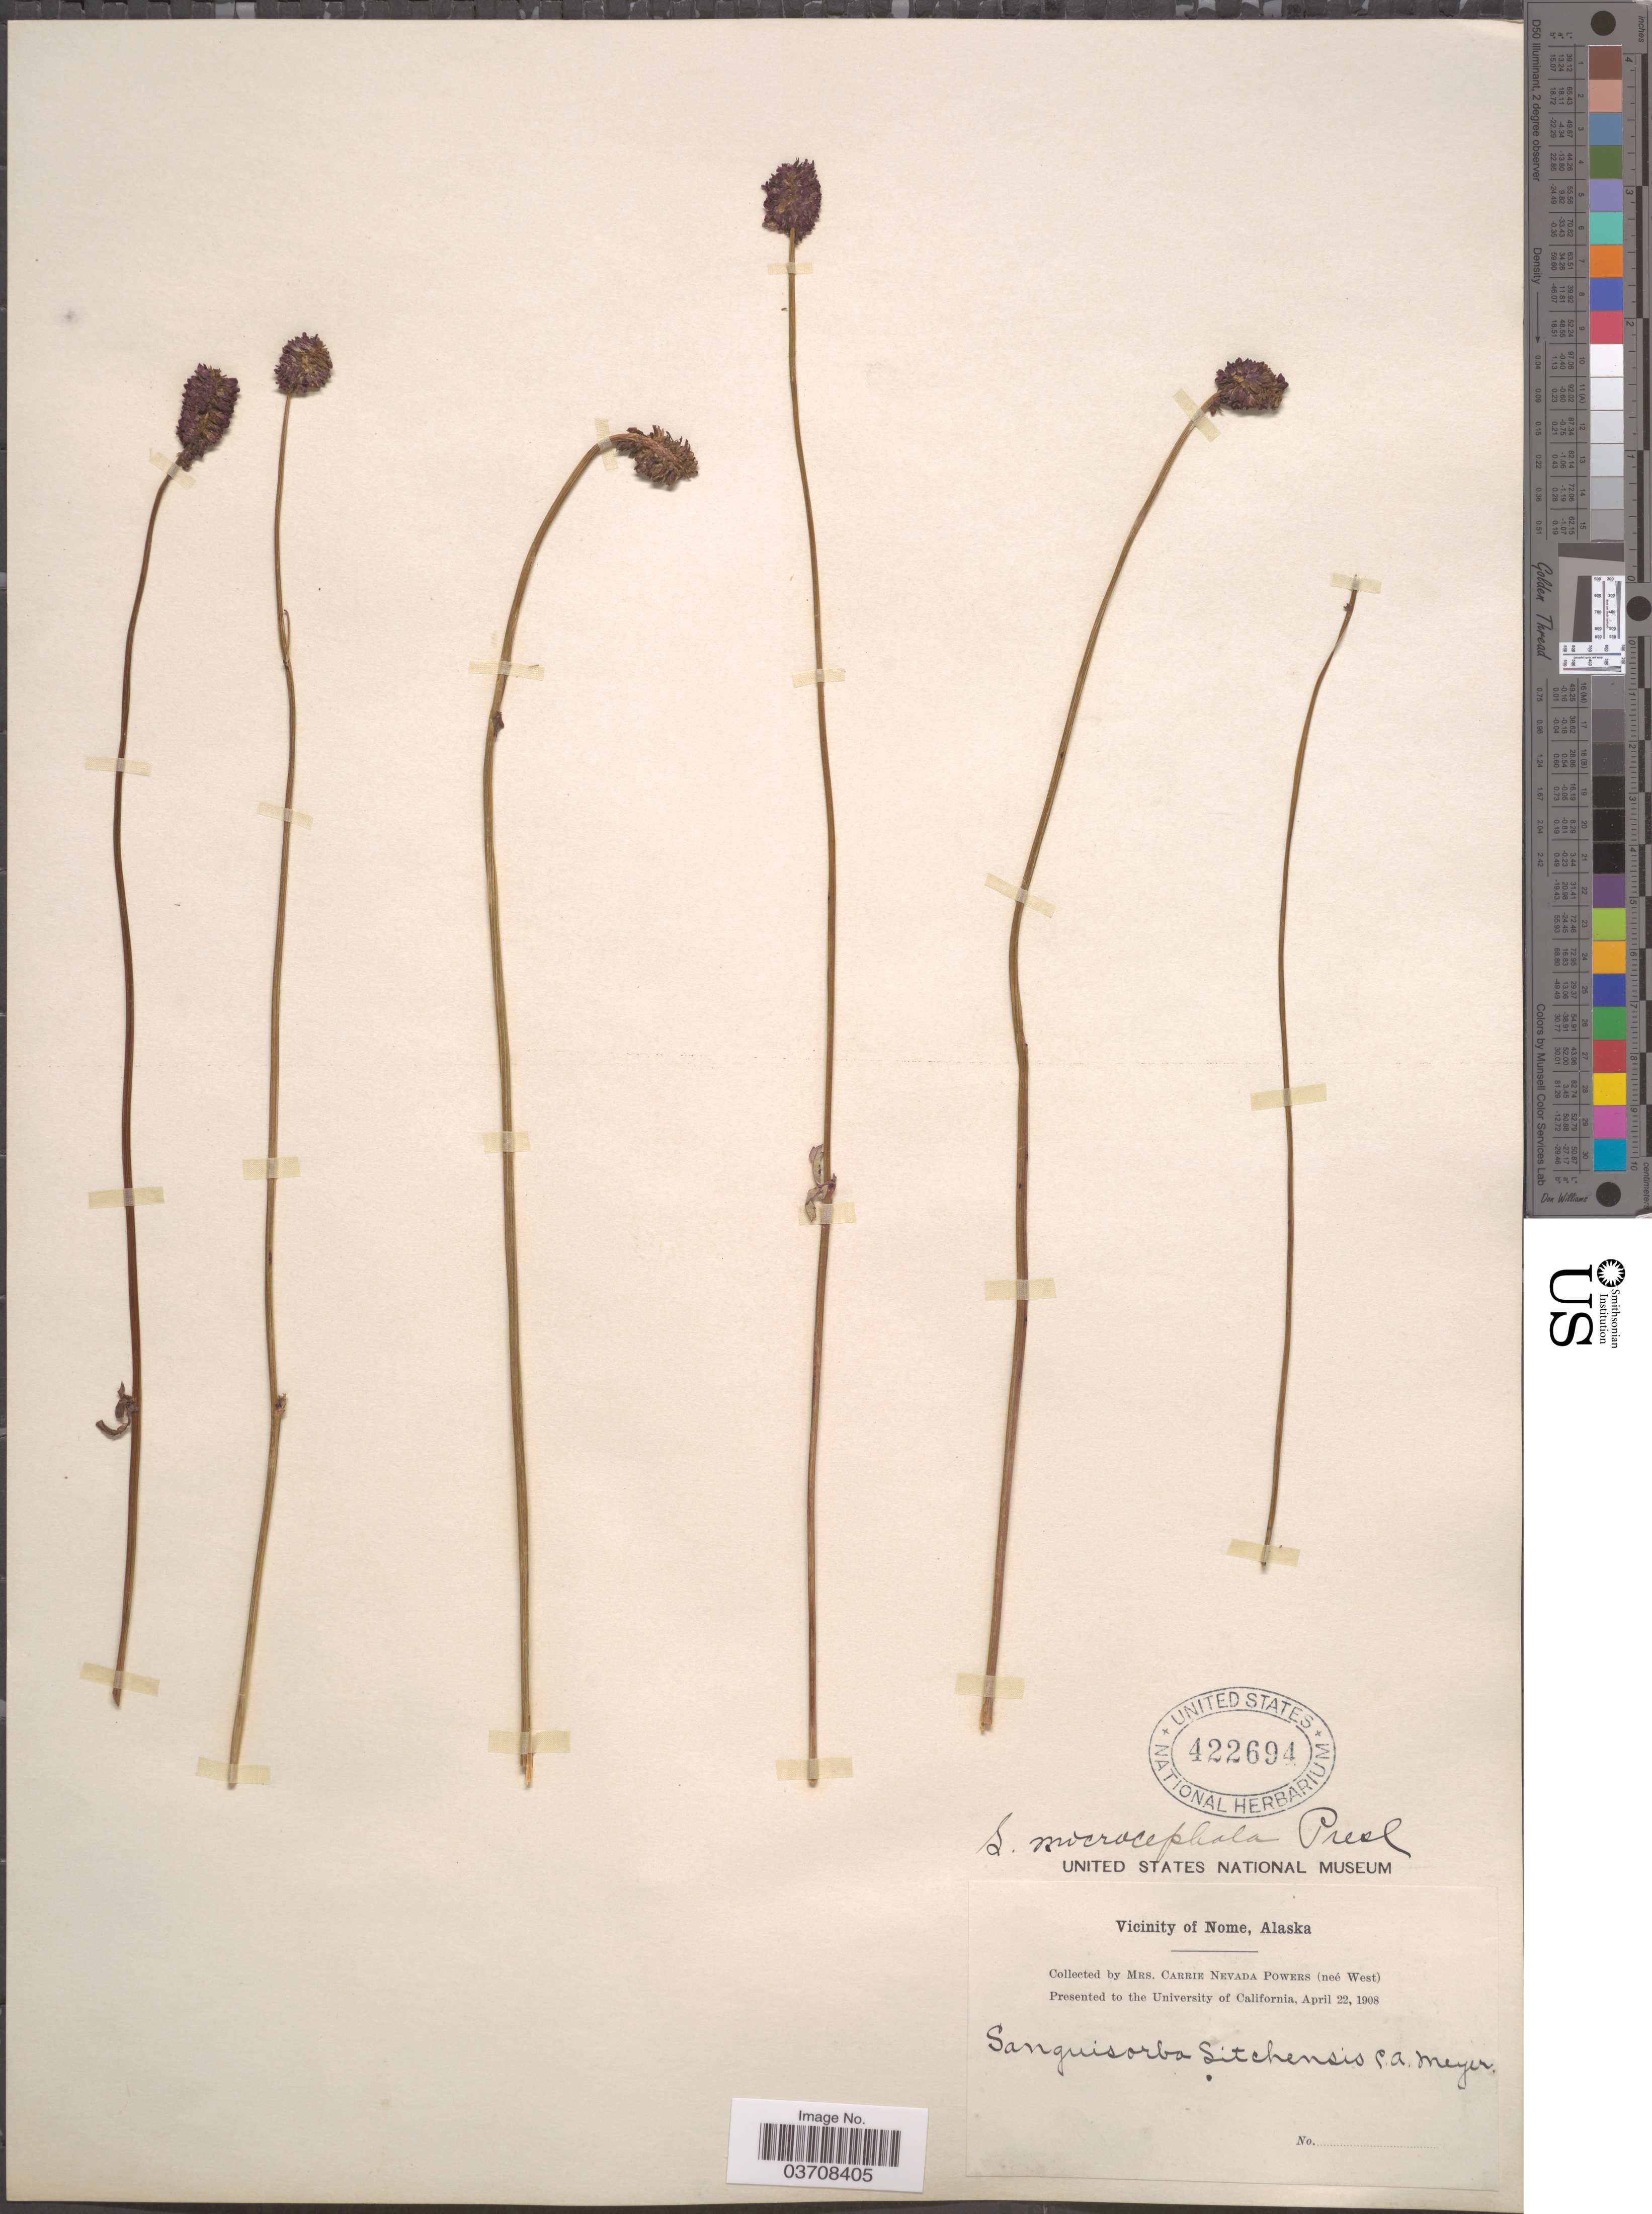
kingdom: Plantae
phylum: Tracheophyta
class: Magnoliopsida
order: Rosales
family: Rosaceae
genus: Sanguisorba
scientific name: Sanguisorba officinalis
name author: L.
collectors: C. Powers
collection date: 1908-04-22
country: United States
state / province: Alaska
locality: Vicinity of Nome.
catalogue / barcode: US 422694